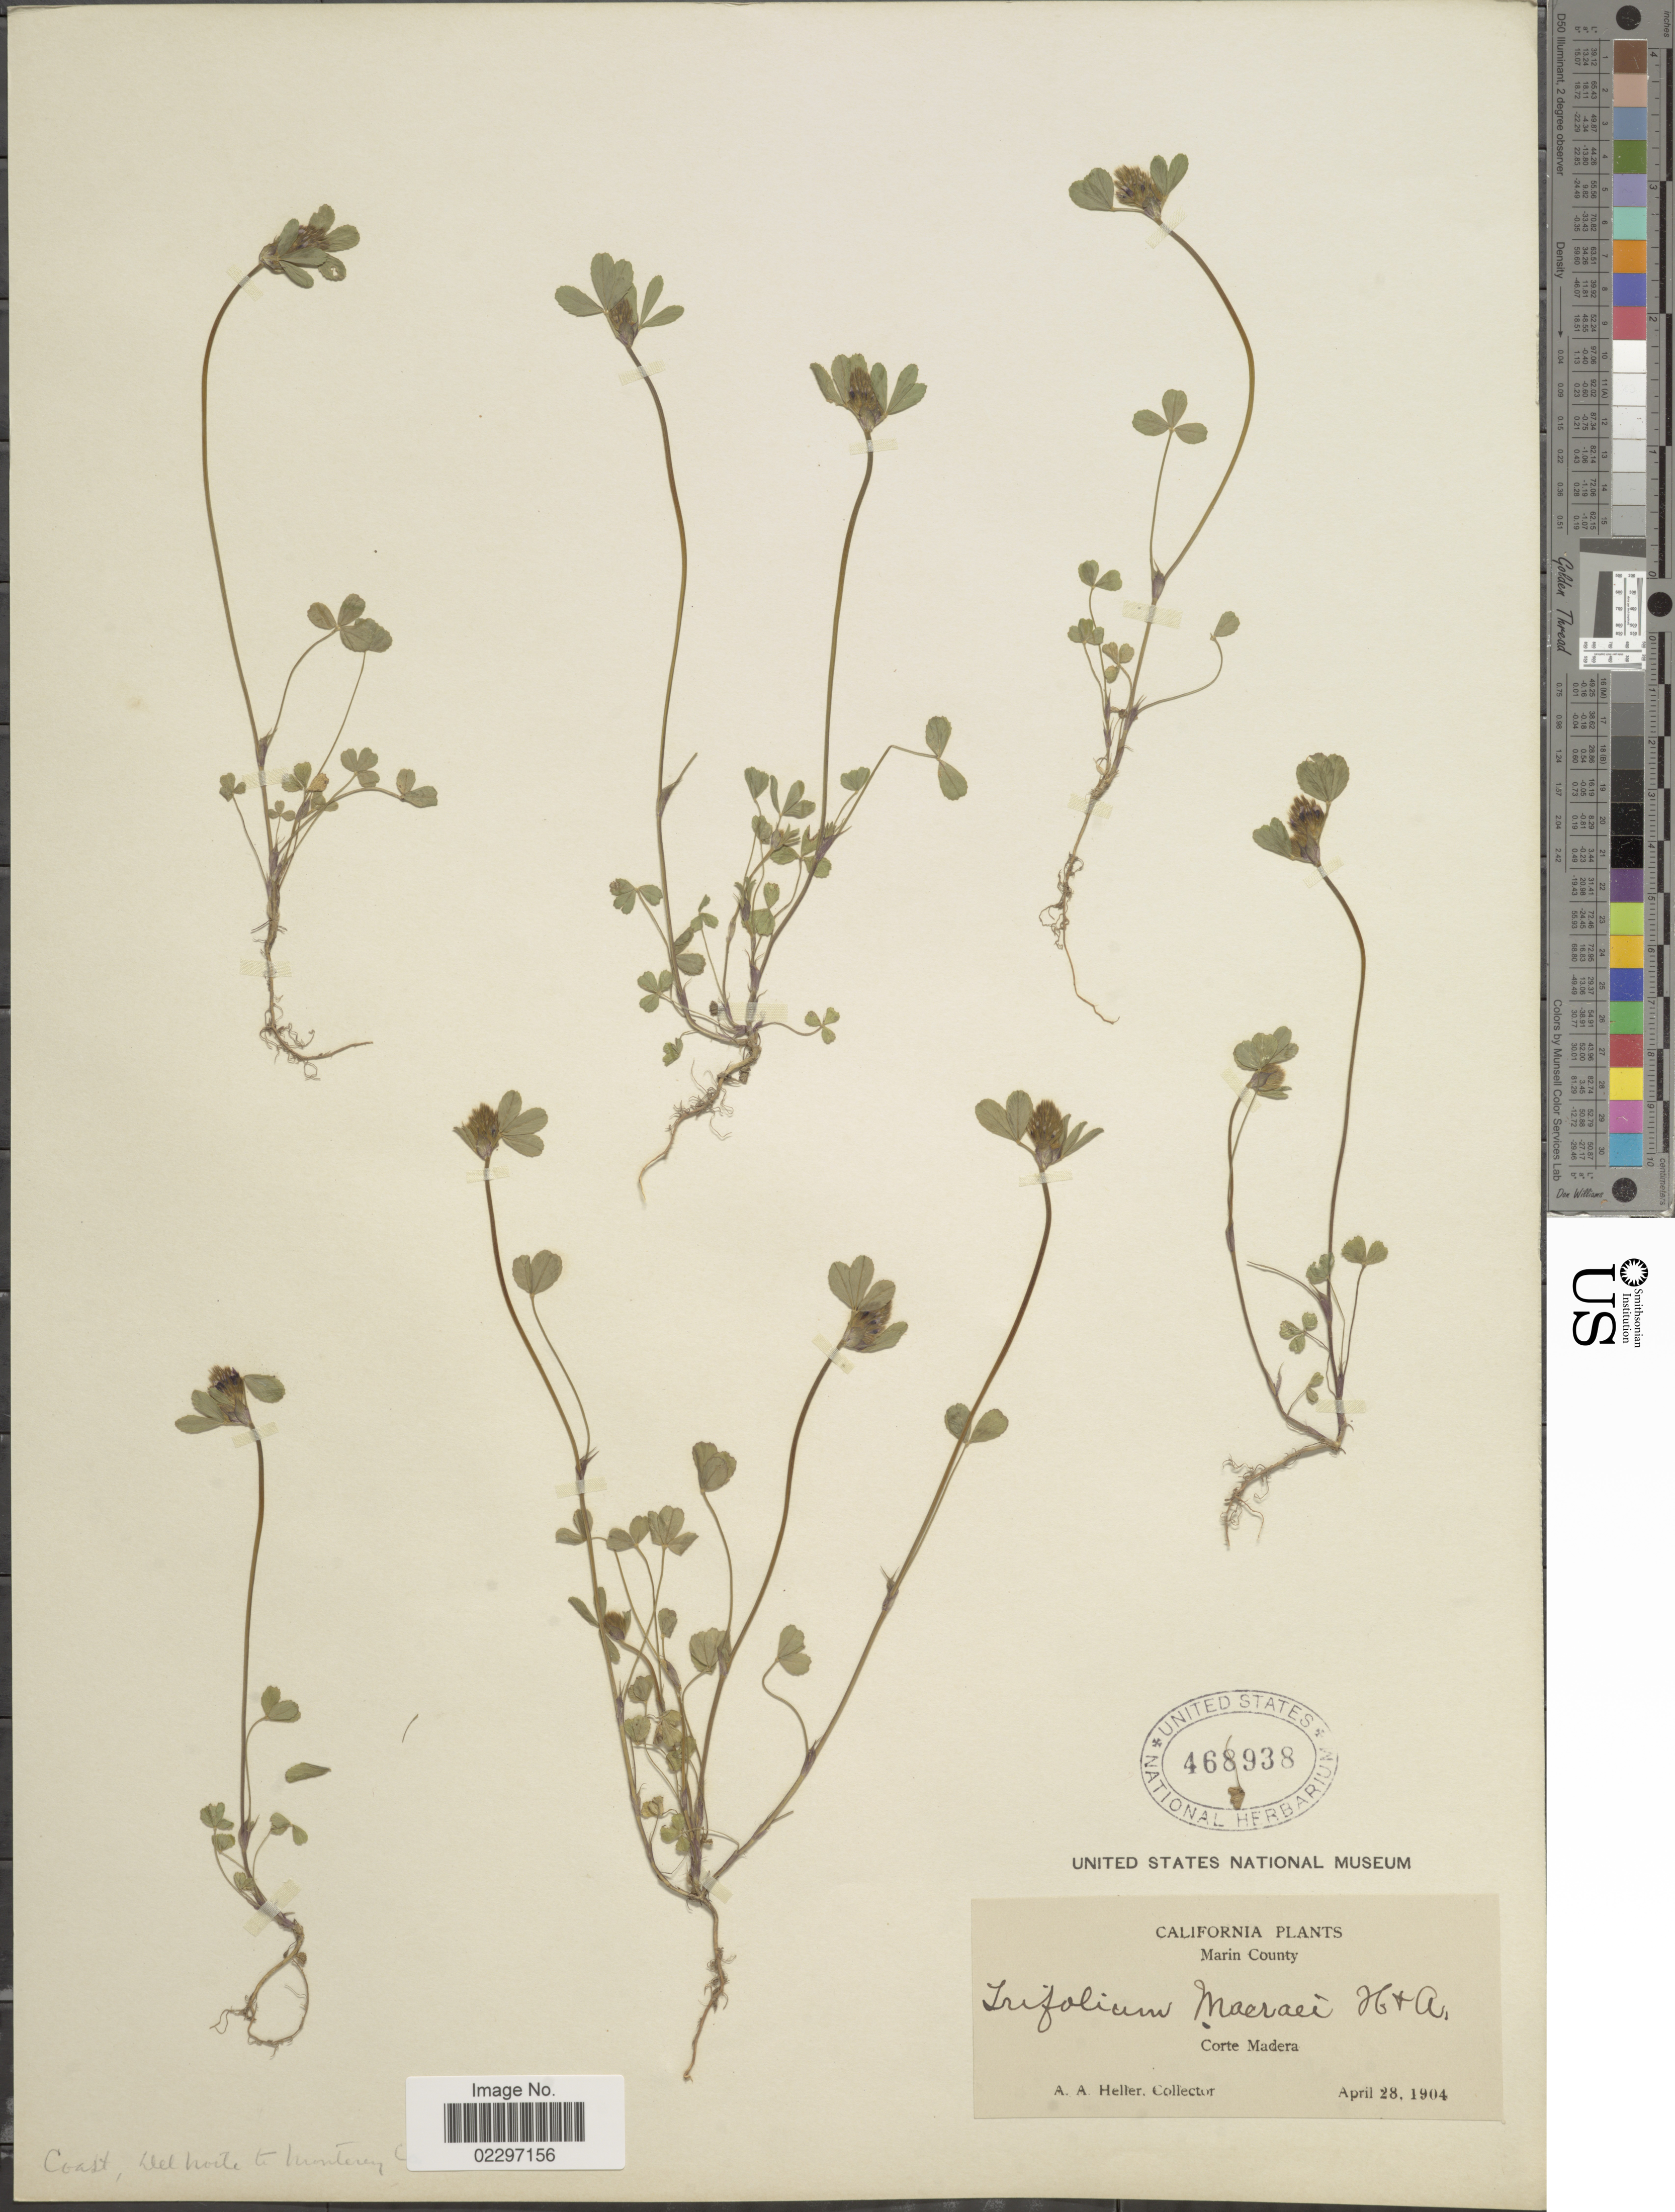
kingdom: Plantae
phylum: Tracheophyta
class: Magnoliopsida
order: Fabales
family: Fabaceae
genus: Trifolium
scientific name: Trifolium macraei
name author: Hook. & Arn.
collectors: A. A. Heller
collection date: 1904-04-28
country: United States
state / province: California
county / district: Marin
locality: Marin County. Corte Madera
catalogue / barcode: US 468938